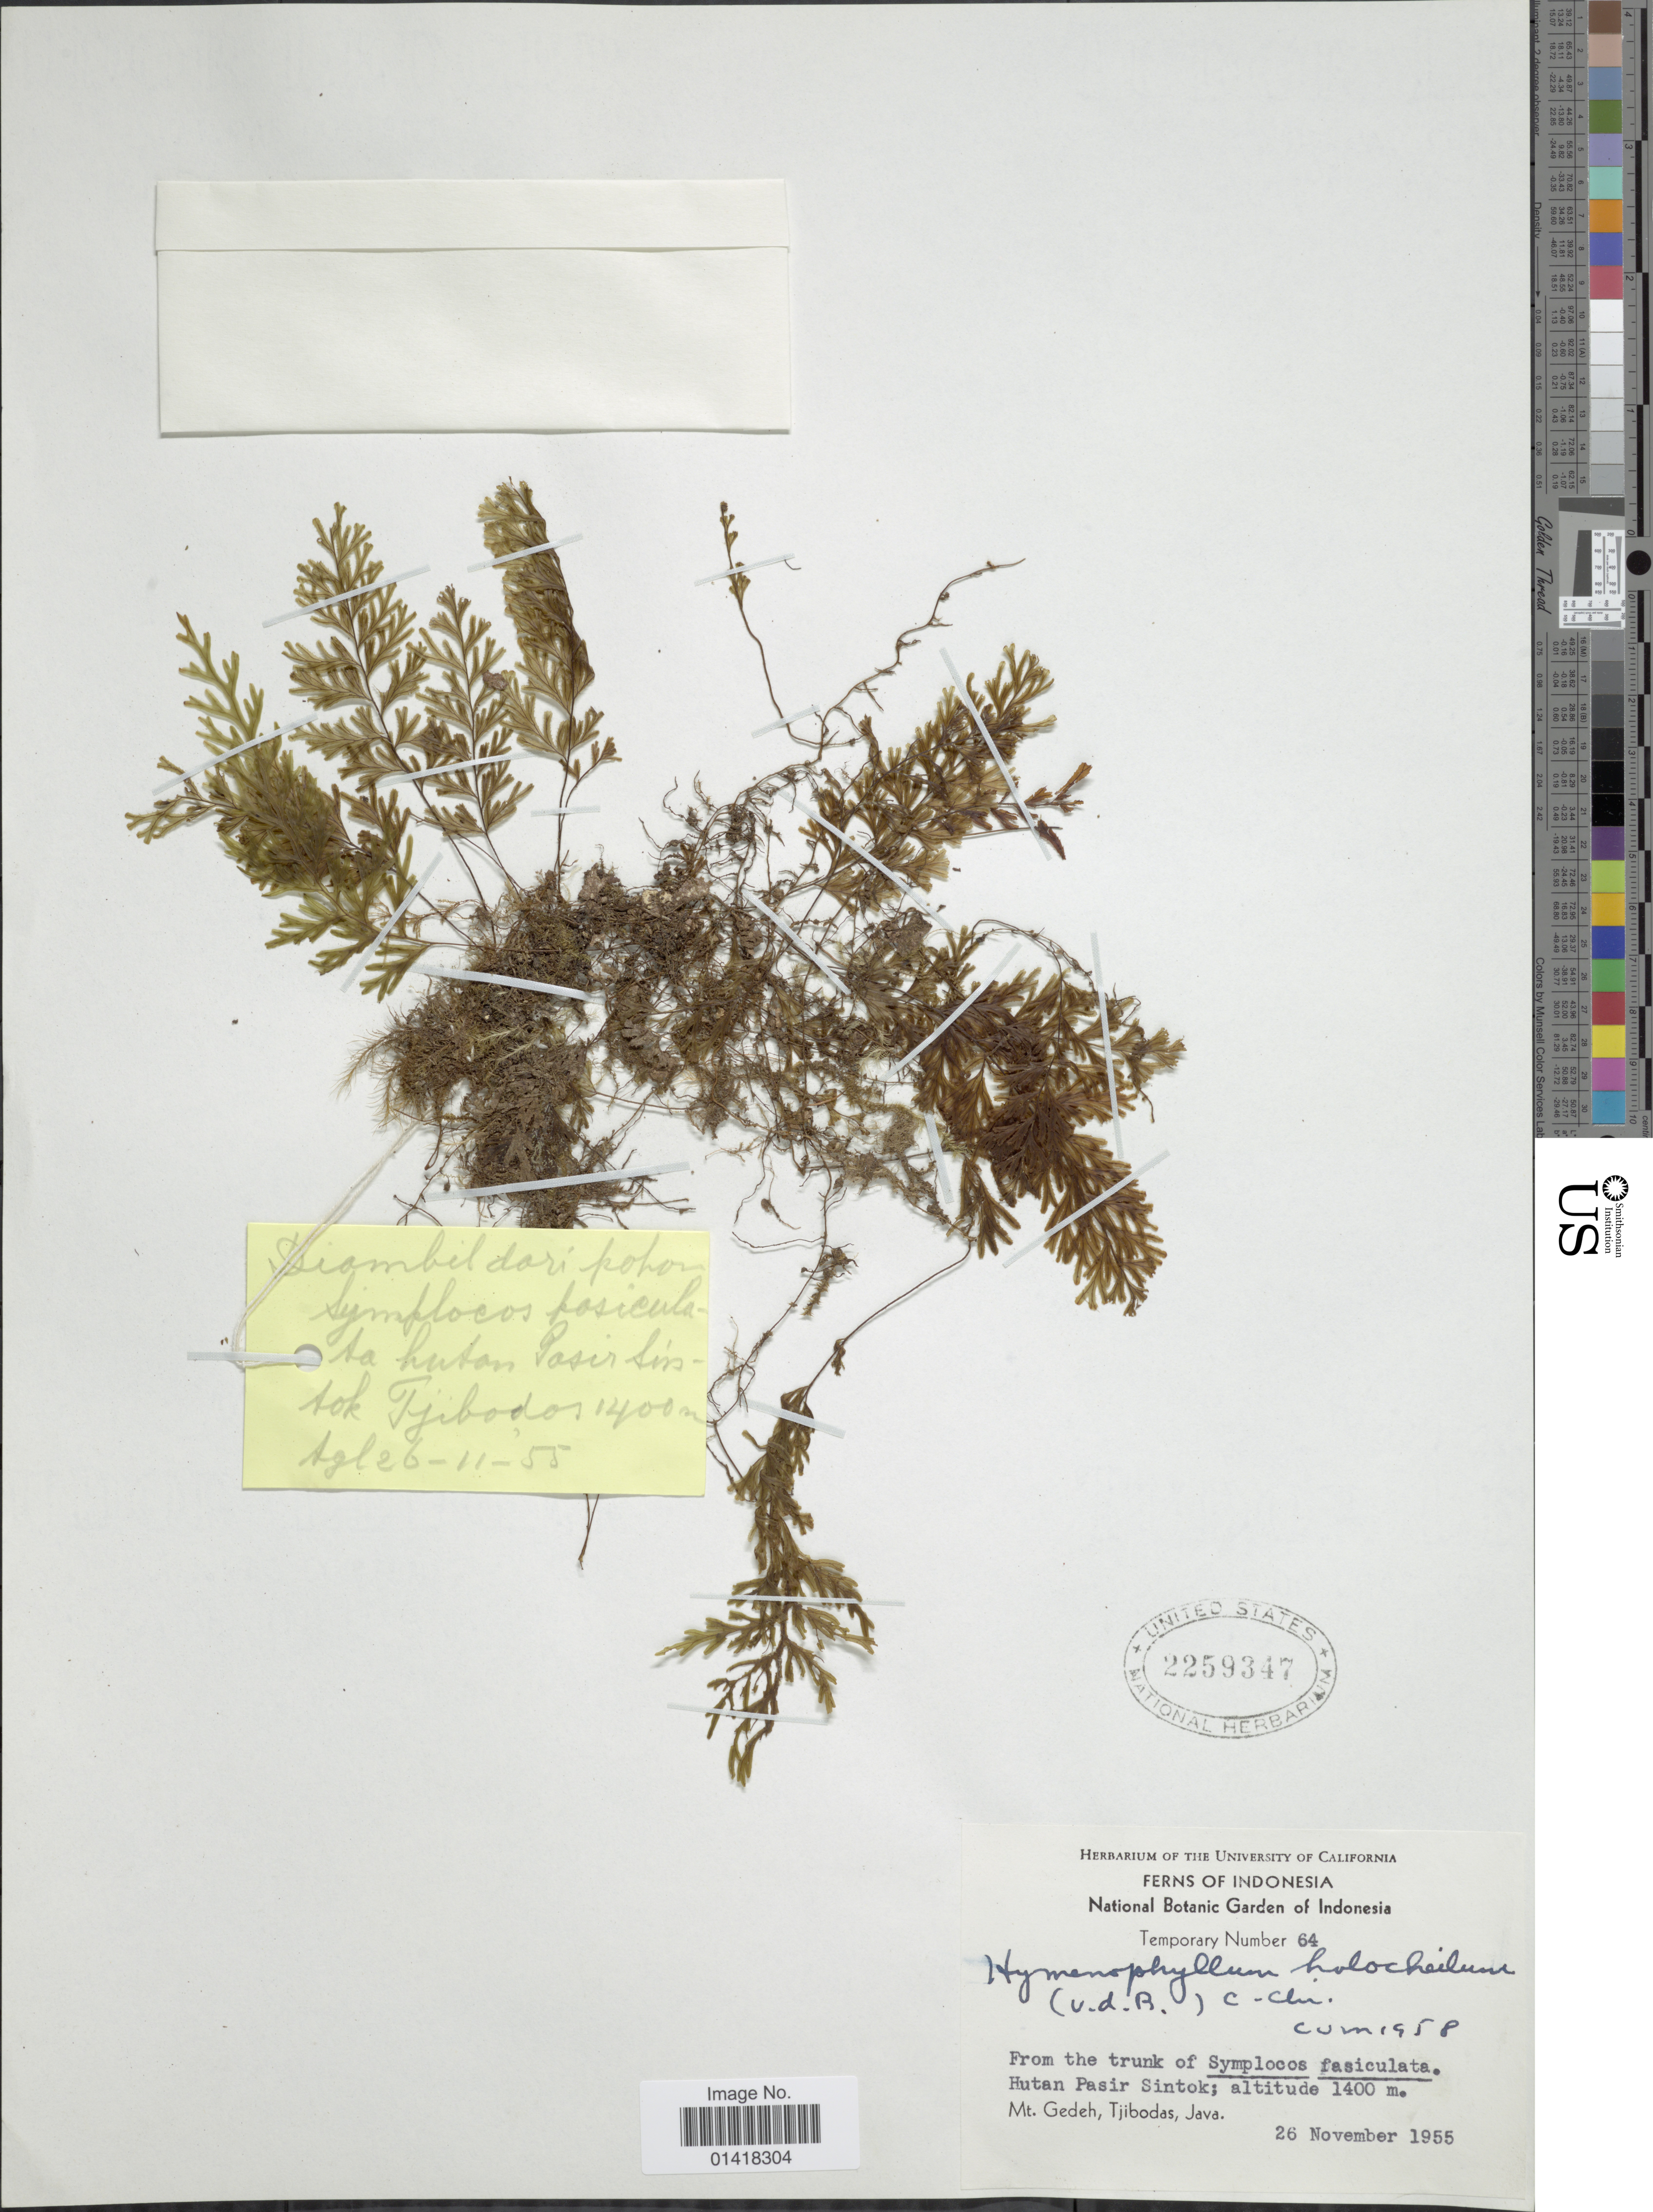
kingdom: Plantae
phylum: Tracheophyta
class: Polypodiopsida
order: Hymenophyllales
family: Hymenophyllaceae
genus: Hymenophyllum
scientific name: Hymenophyllum holochilum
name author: (Bosch) C. Chr.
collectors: ex herb. Univ. of California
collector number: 64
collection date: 1955-11-26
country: Indonesia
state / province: Java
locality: From the trunk of Symplocos fasiculata. Hutan Pasir Sintok. Mt. Gedeh, Tjibodas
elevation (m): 1400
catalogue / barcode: US 2259347